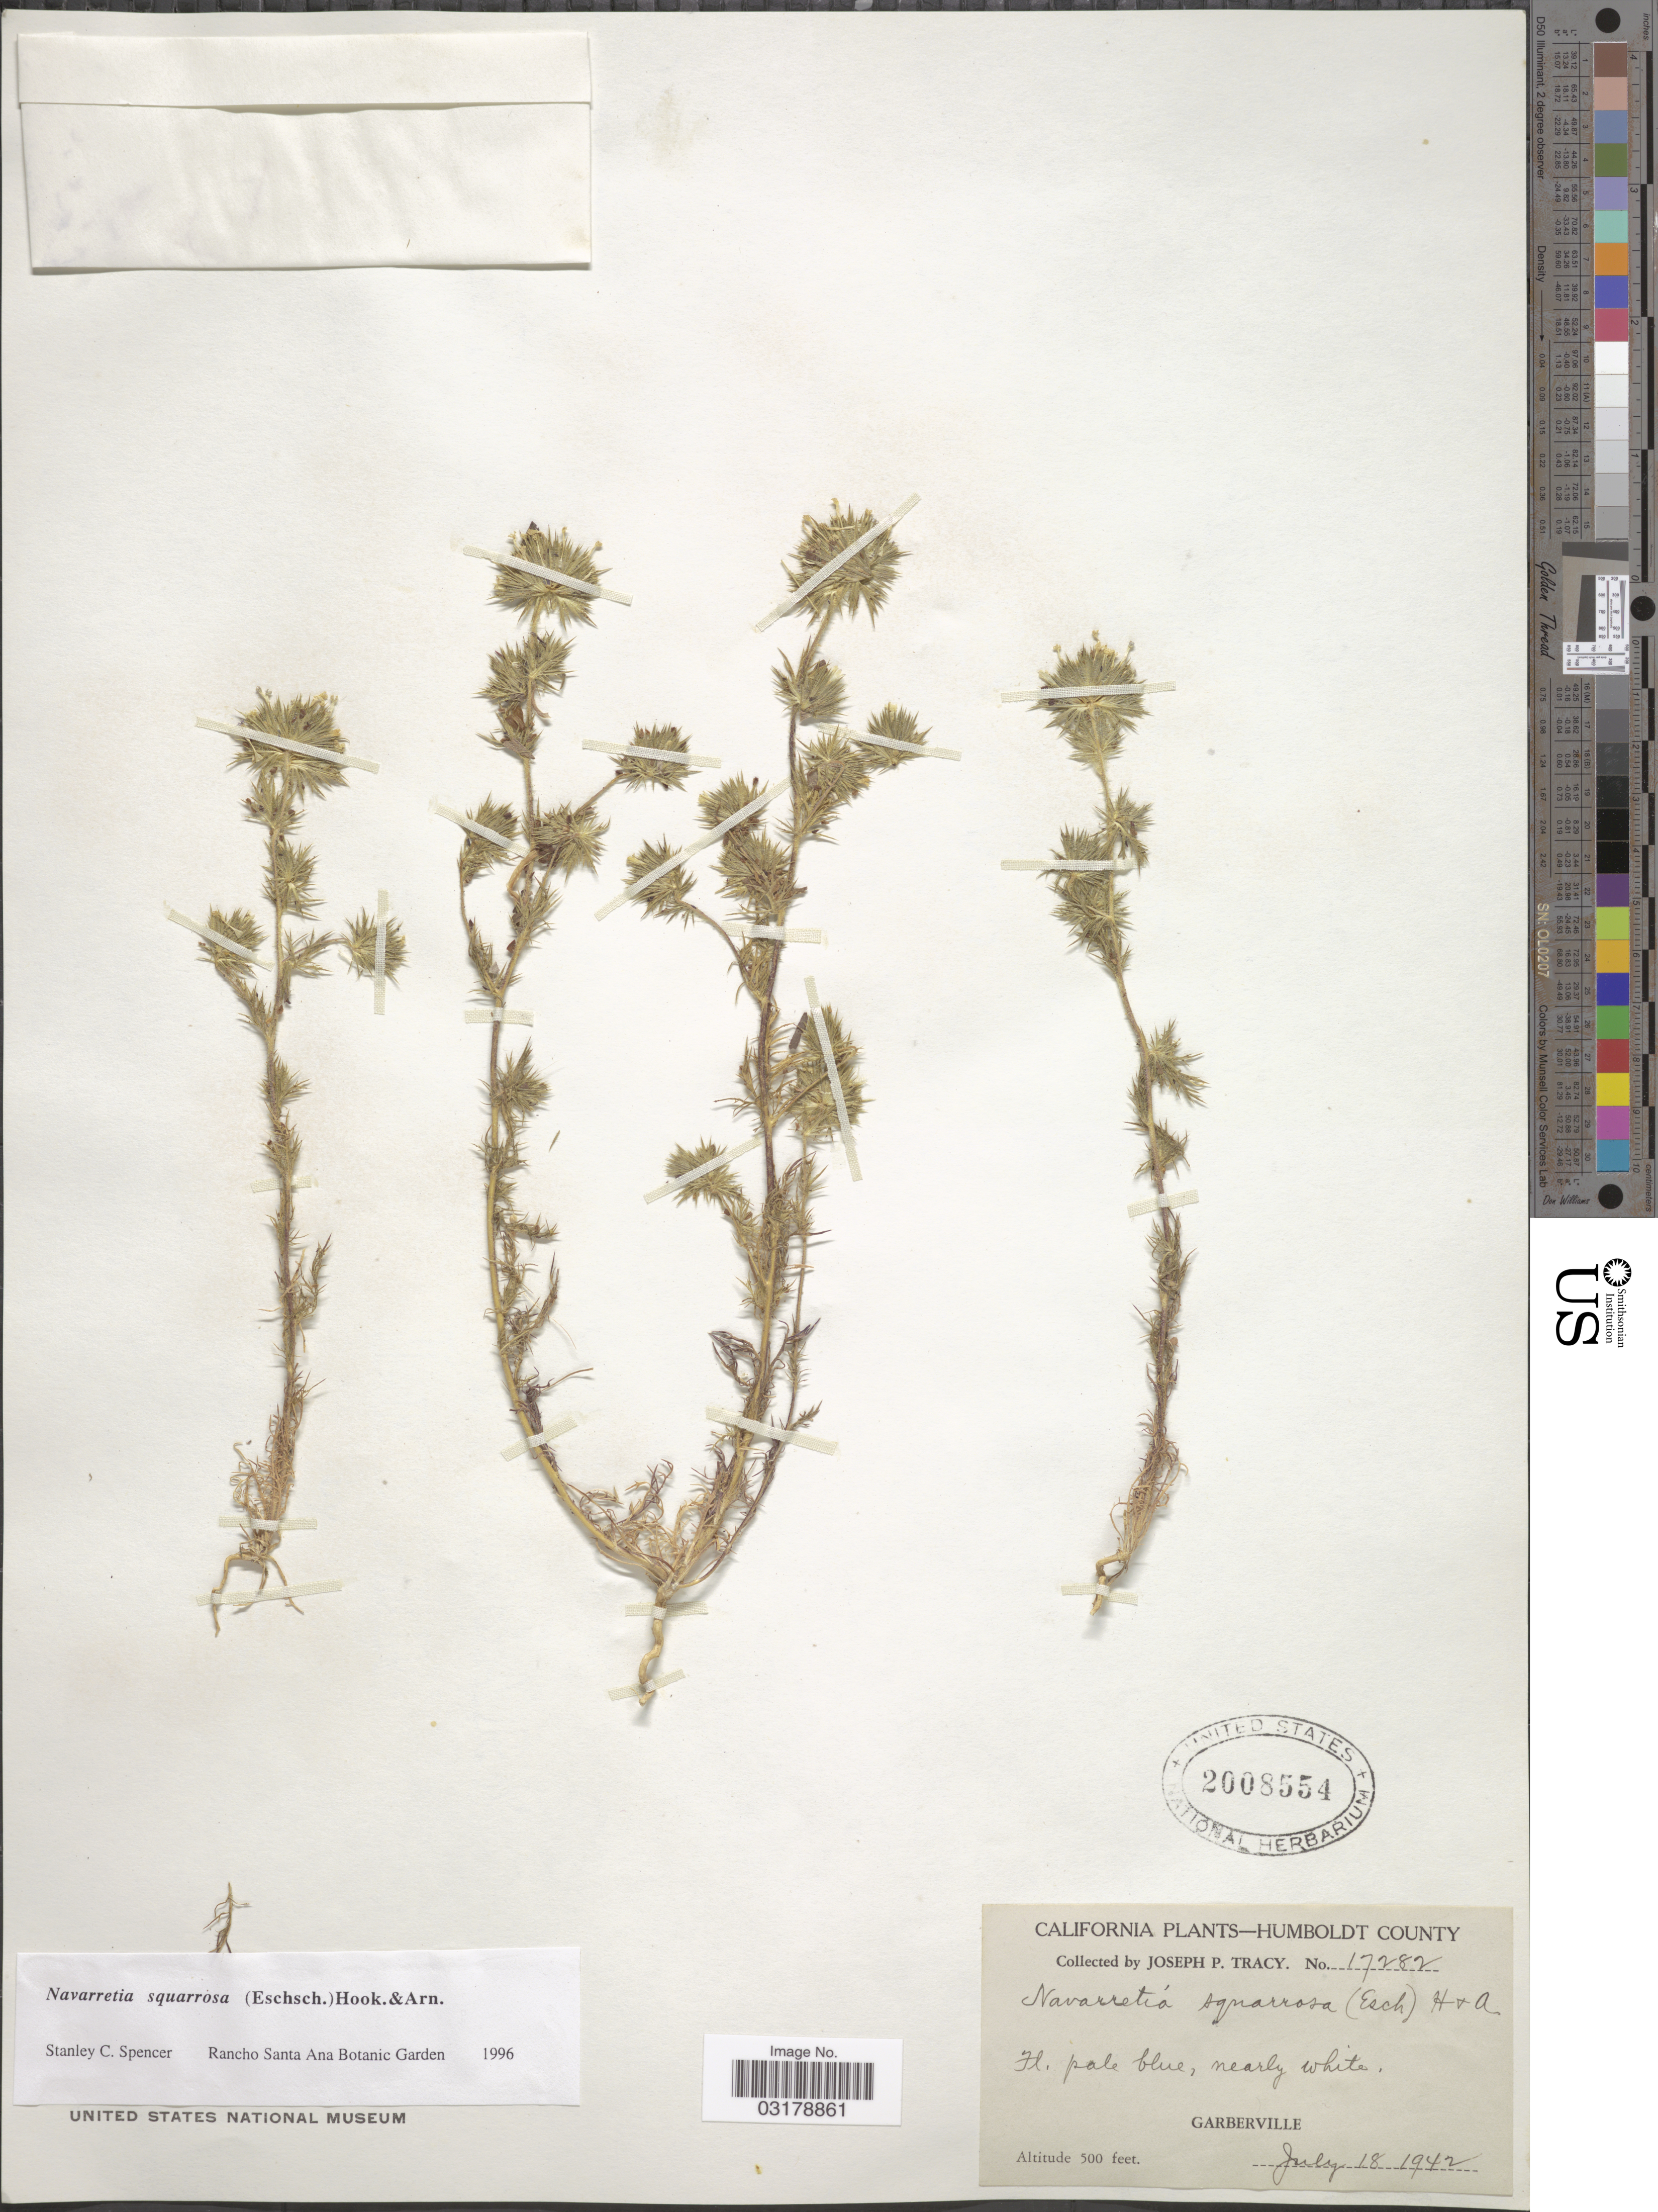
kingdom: Plantae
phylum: Tracheophyta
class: Magnoliopsida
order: Ericales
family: Polemoniaceae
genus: Navarretia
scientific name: Navarretia squarrosa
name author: (Eschsch.) Hook. & Arn.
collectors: J. Tracy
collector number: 17282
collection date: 1942-07-18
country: United States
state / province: California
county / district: Humboldt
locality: Humboldt County. Garberville.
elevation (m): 152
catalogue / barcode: US 2008554